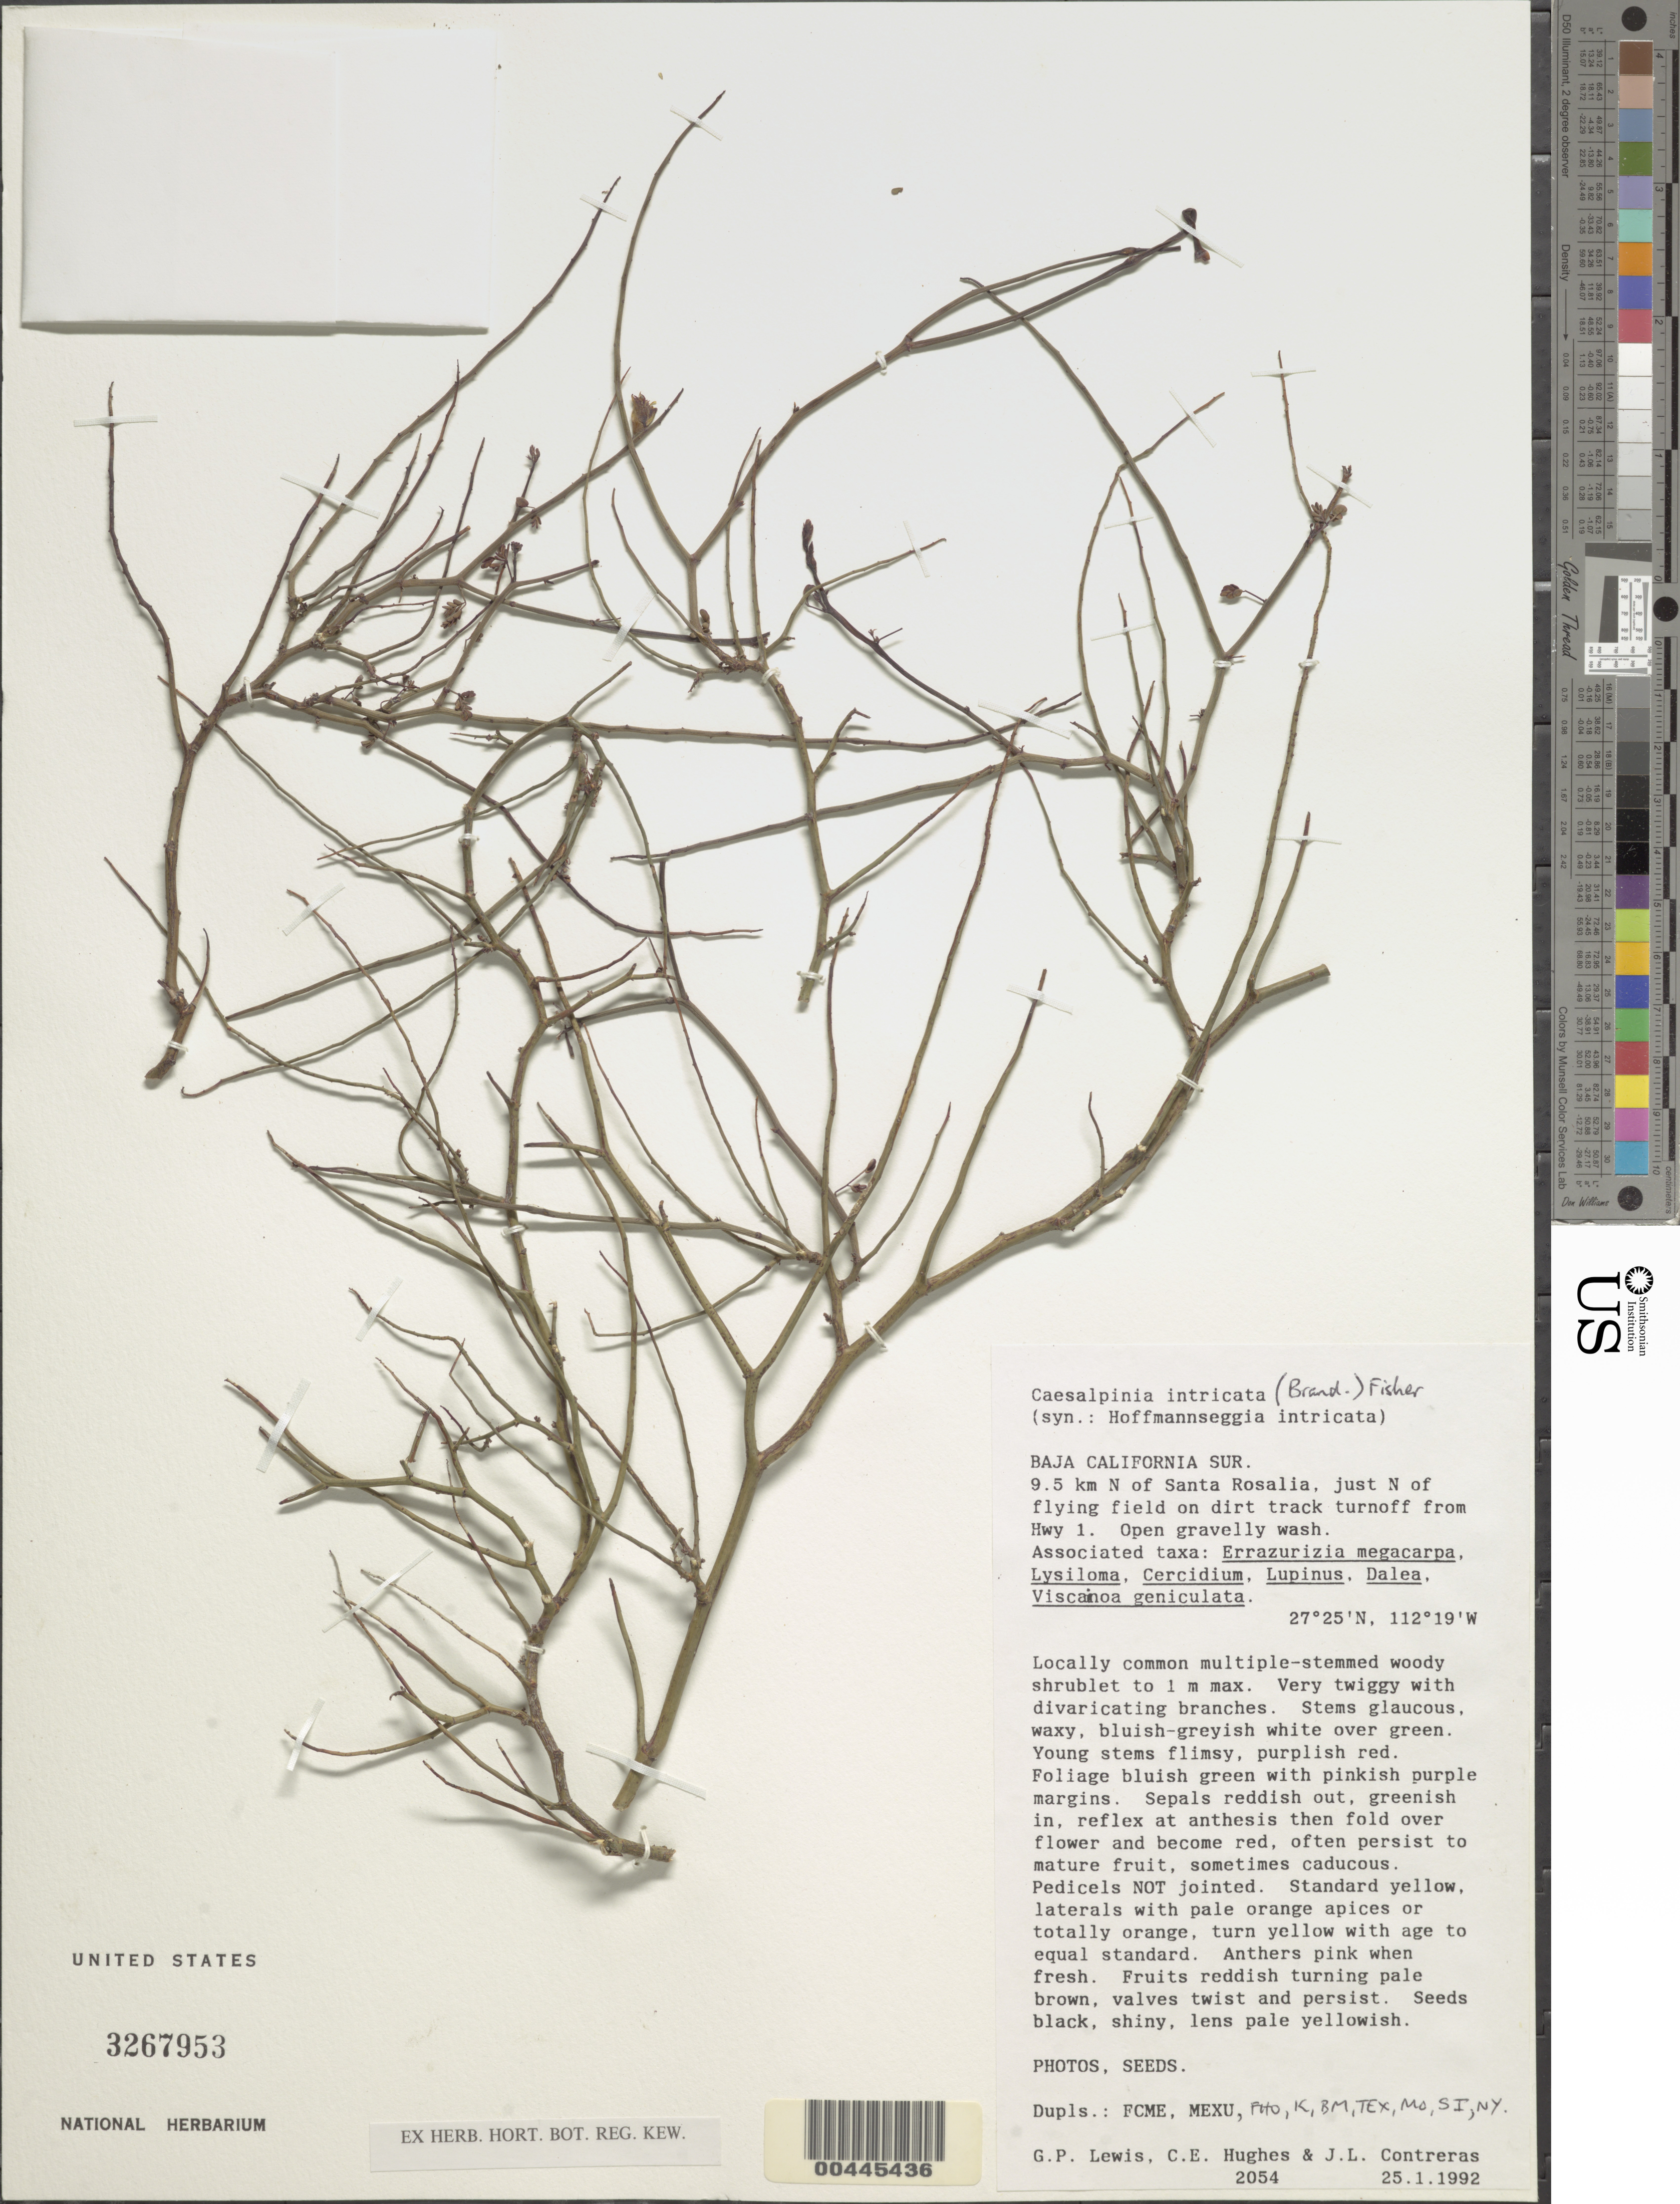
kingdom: Plantae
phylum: Tracheophyta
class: Magnoliopsida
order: Fabales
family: Fabaceae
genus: Hoffmannseggia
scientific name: Hoffmannseggia intricata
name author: Brandegee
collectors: G. P. Lewis, C. Hughes & J. L. Contreras J.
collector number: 2054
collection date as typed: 25 Jan 1992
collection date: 1992-01-25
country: Mexico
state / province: Baja California Sur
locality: N of Santa Rosalía, N of flying field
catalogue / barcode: US 3267953